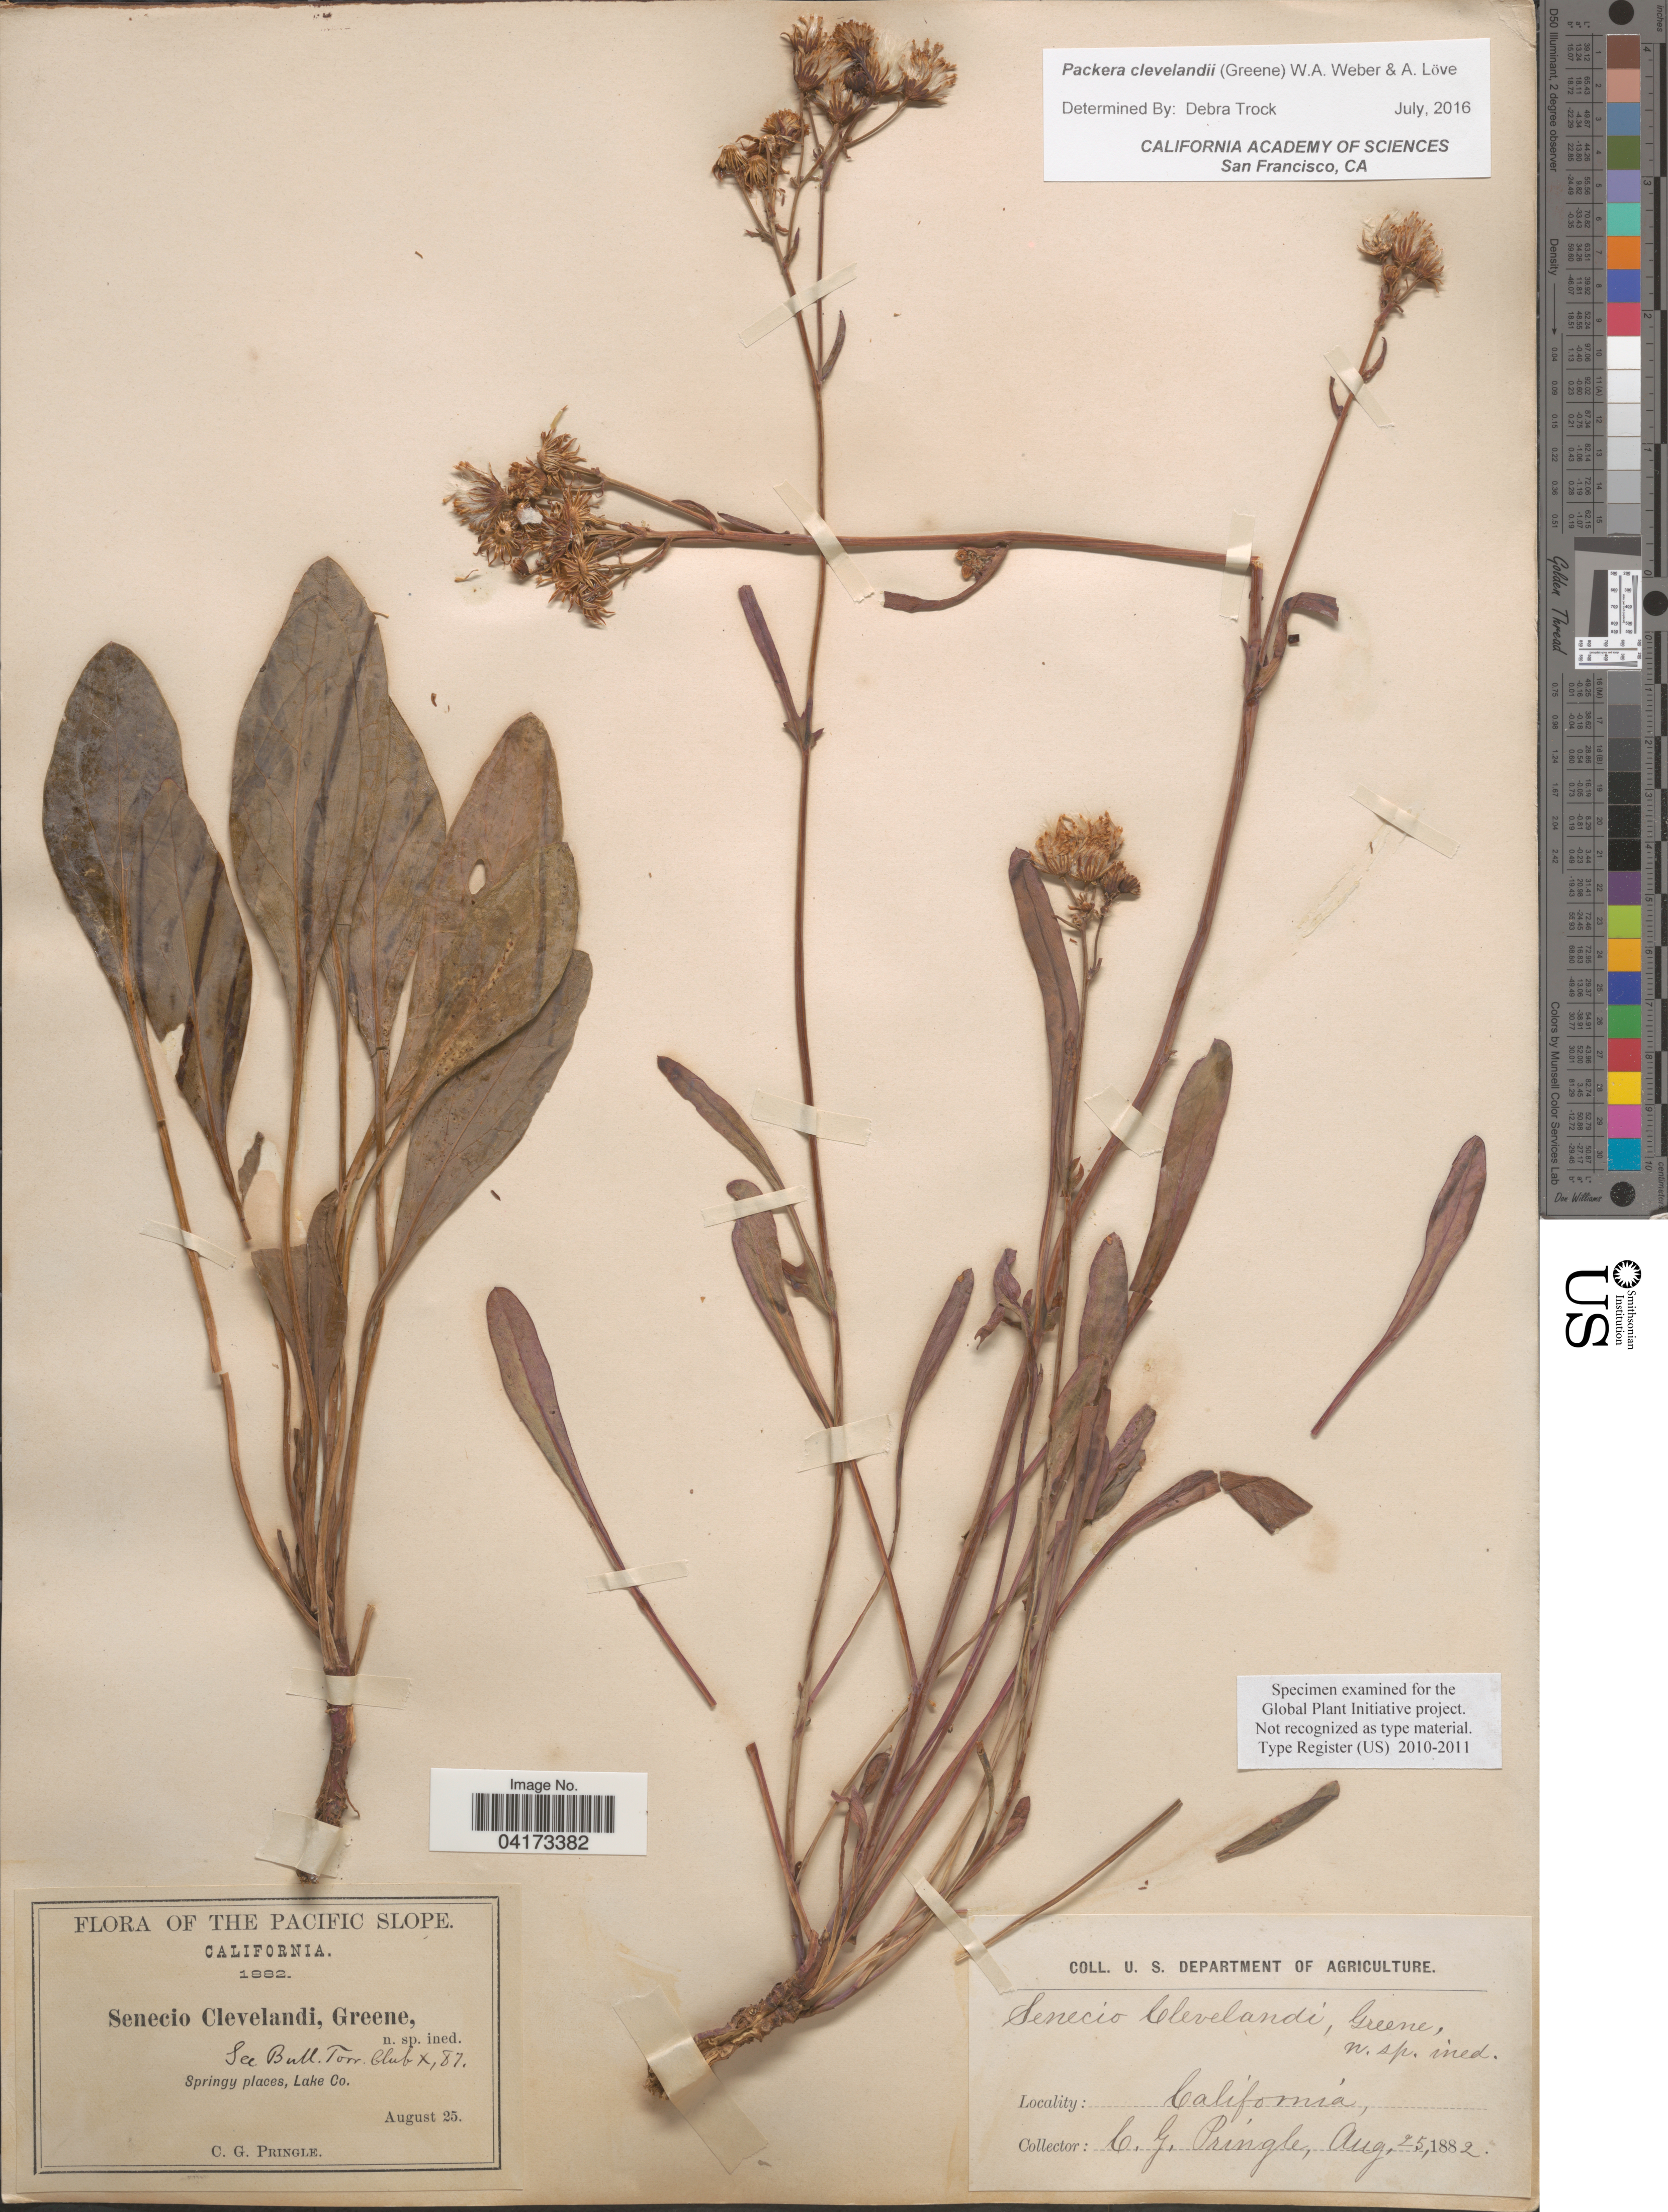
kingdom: Plantae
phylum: Tracheophyta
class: Magnoliopsida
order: Asterales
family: Asteraceae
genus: Packera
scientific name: Packera clevelandii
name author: (Greene) W.A. Weber & Á. Löve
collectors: C. G. Pringle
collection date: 1882-08-25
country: United States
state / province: California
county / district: Lake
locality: Springy places, Lake Co. The Pacific Slope.